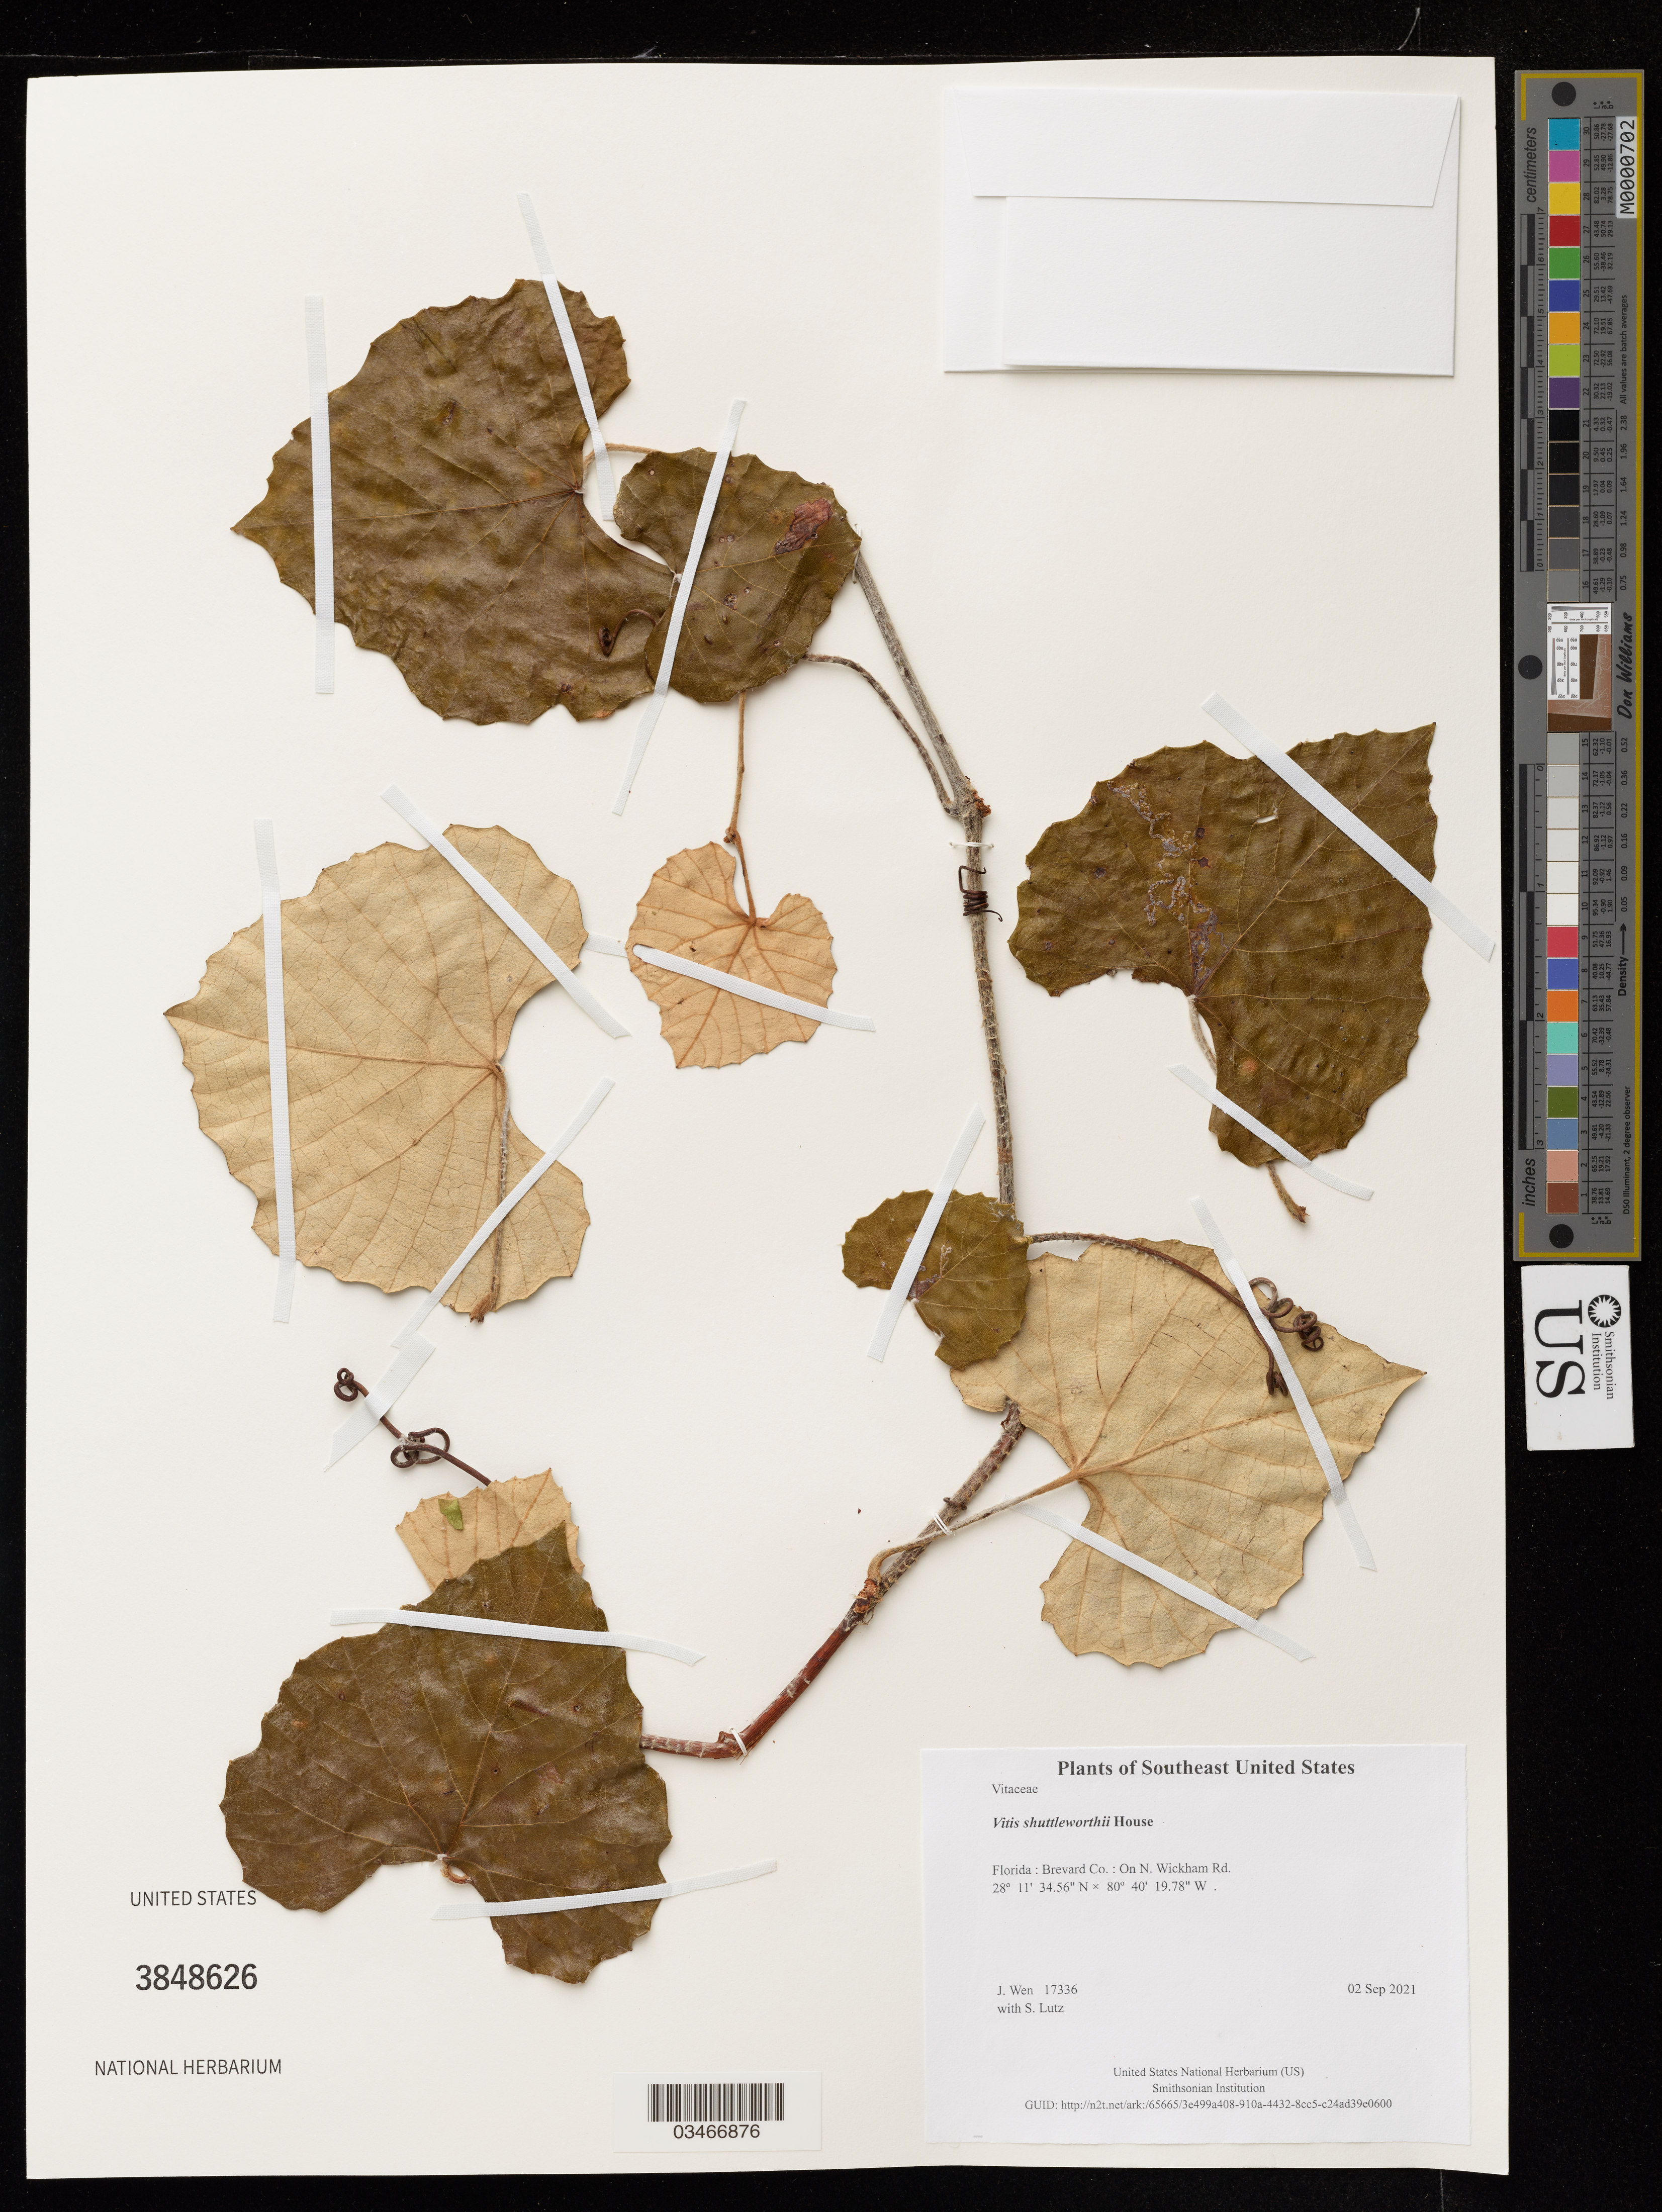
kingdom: Plantae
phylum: Tracheophyta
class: Magnoliopsida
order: Vitales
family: Vitaceae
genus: Vitis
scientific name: Vitis shuttleworthii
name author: House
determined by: Wen, Jun, (BOT), Smithsonian Institution - National Museum of Natural History (UNITED STATES)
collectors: J. Wen & S. Lutz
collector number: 17336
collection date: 2021-09-02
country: United States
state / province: Florida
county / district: Brevard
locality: On N. Wickham Rd.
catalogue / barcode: US 3848626